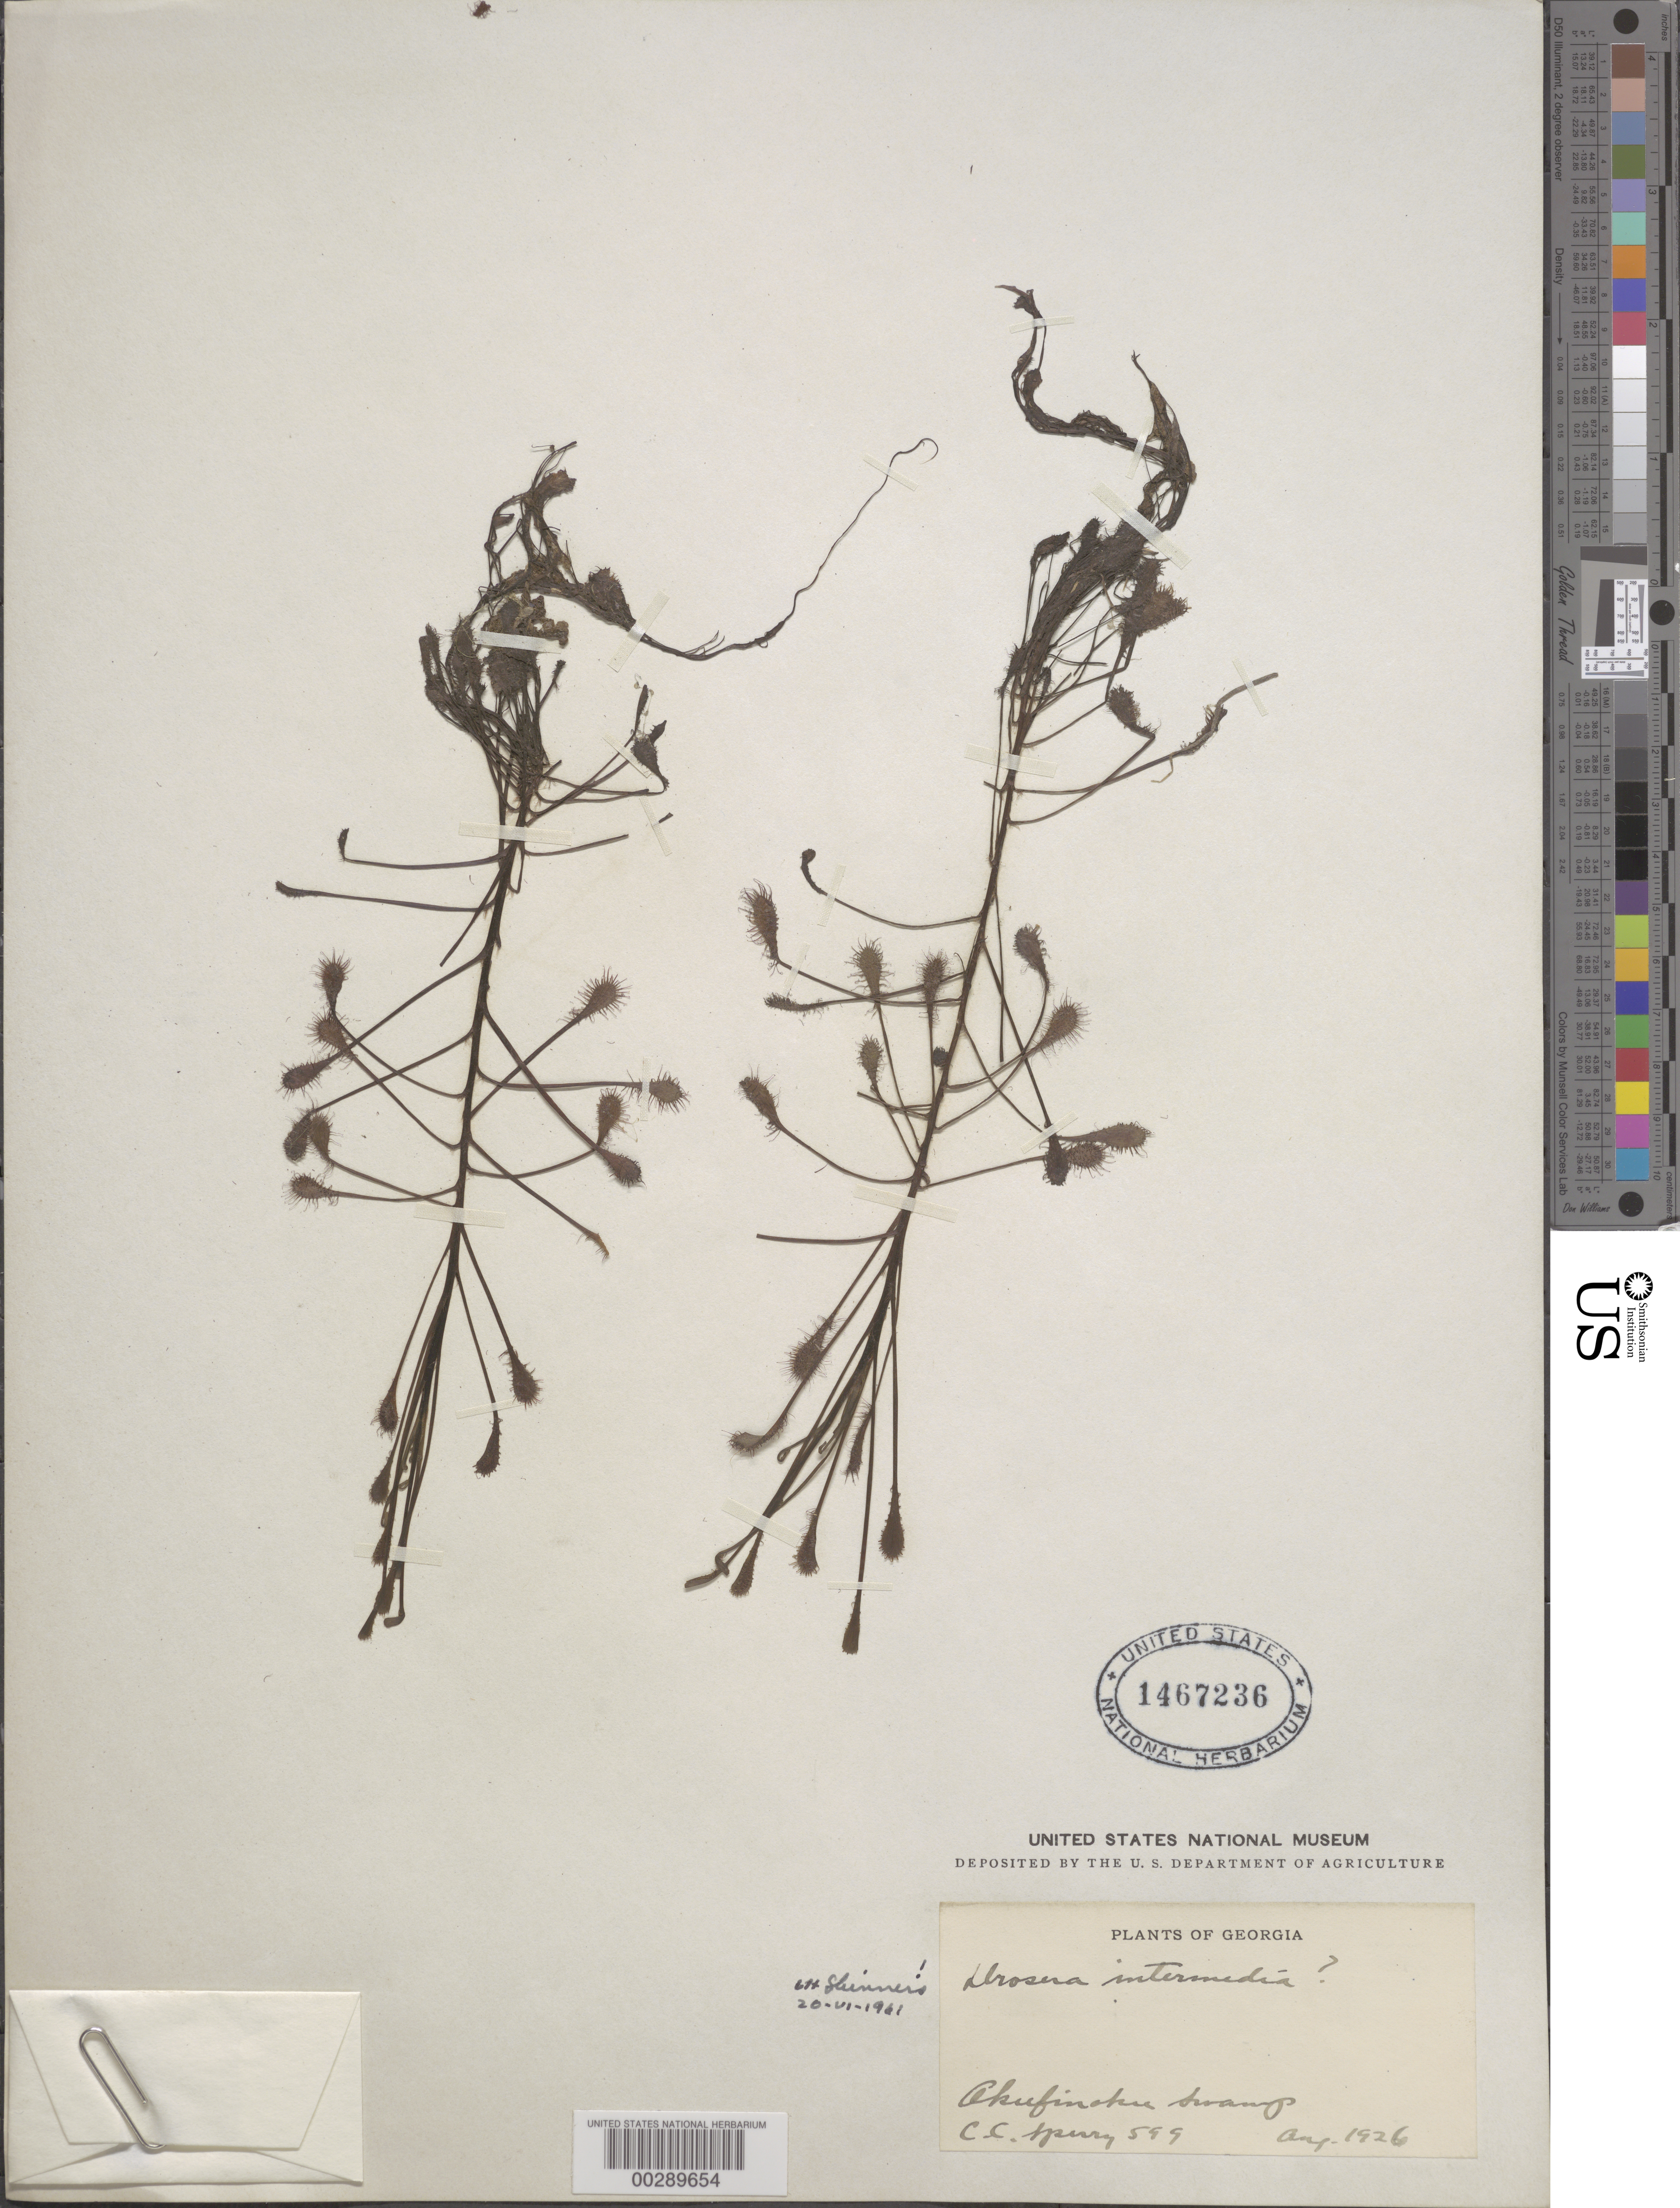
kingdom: Plantae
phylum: Tracheophyta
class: Magnoliopsida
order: Caryophyllales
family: Droseraceae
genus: Drosera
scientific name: Drosera intermedia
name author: Hayne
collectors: C. C. Sperry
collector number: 599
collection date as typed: Aug 1926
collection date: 1926-08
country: United States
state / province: Georgia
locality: Okefenokee swamp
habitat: Swamp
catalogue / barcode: US 1467236